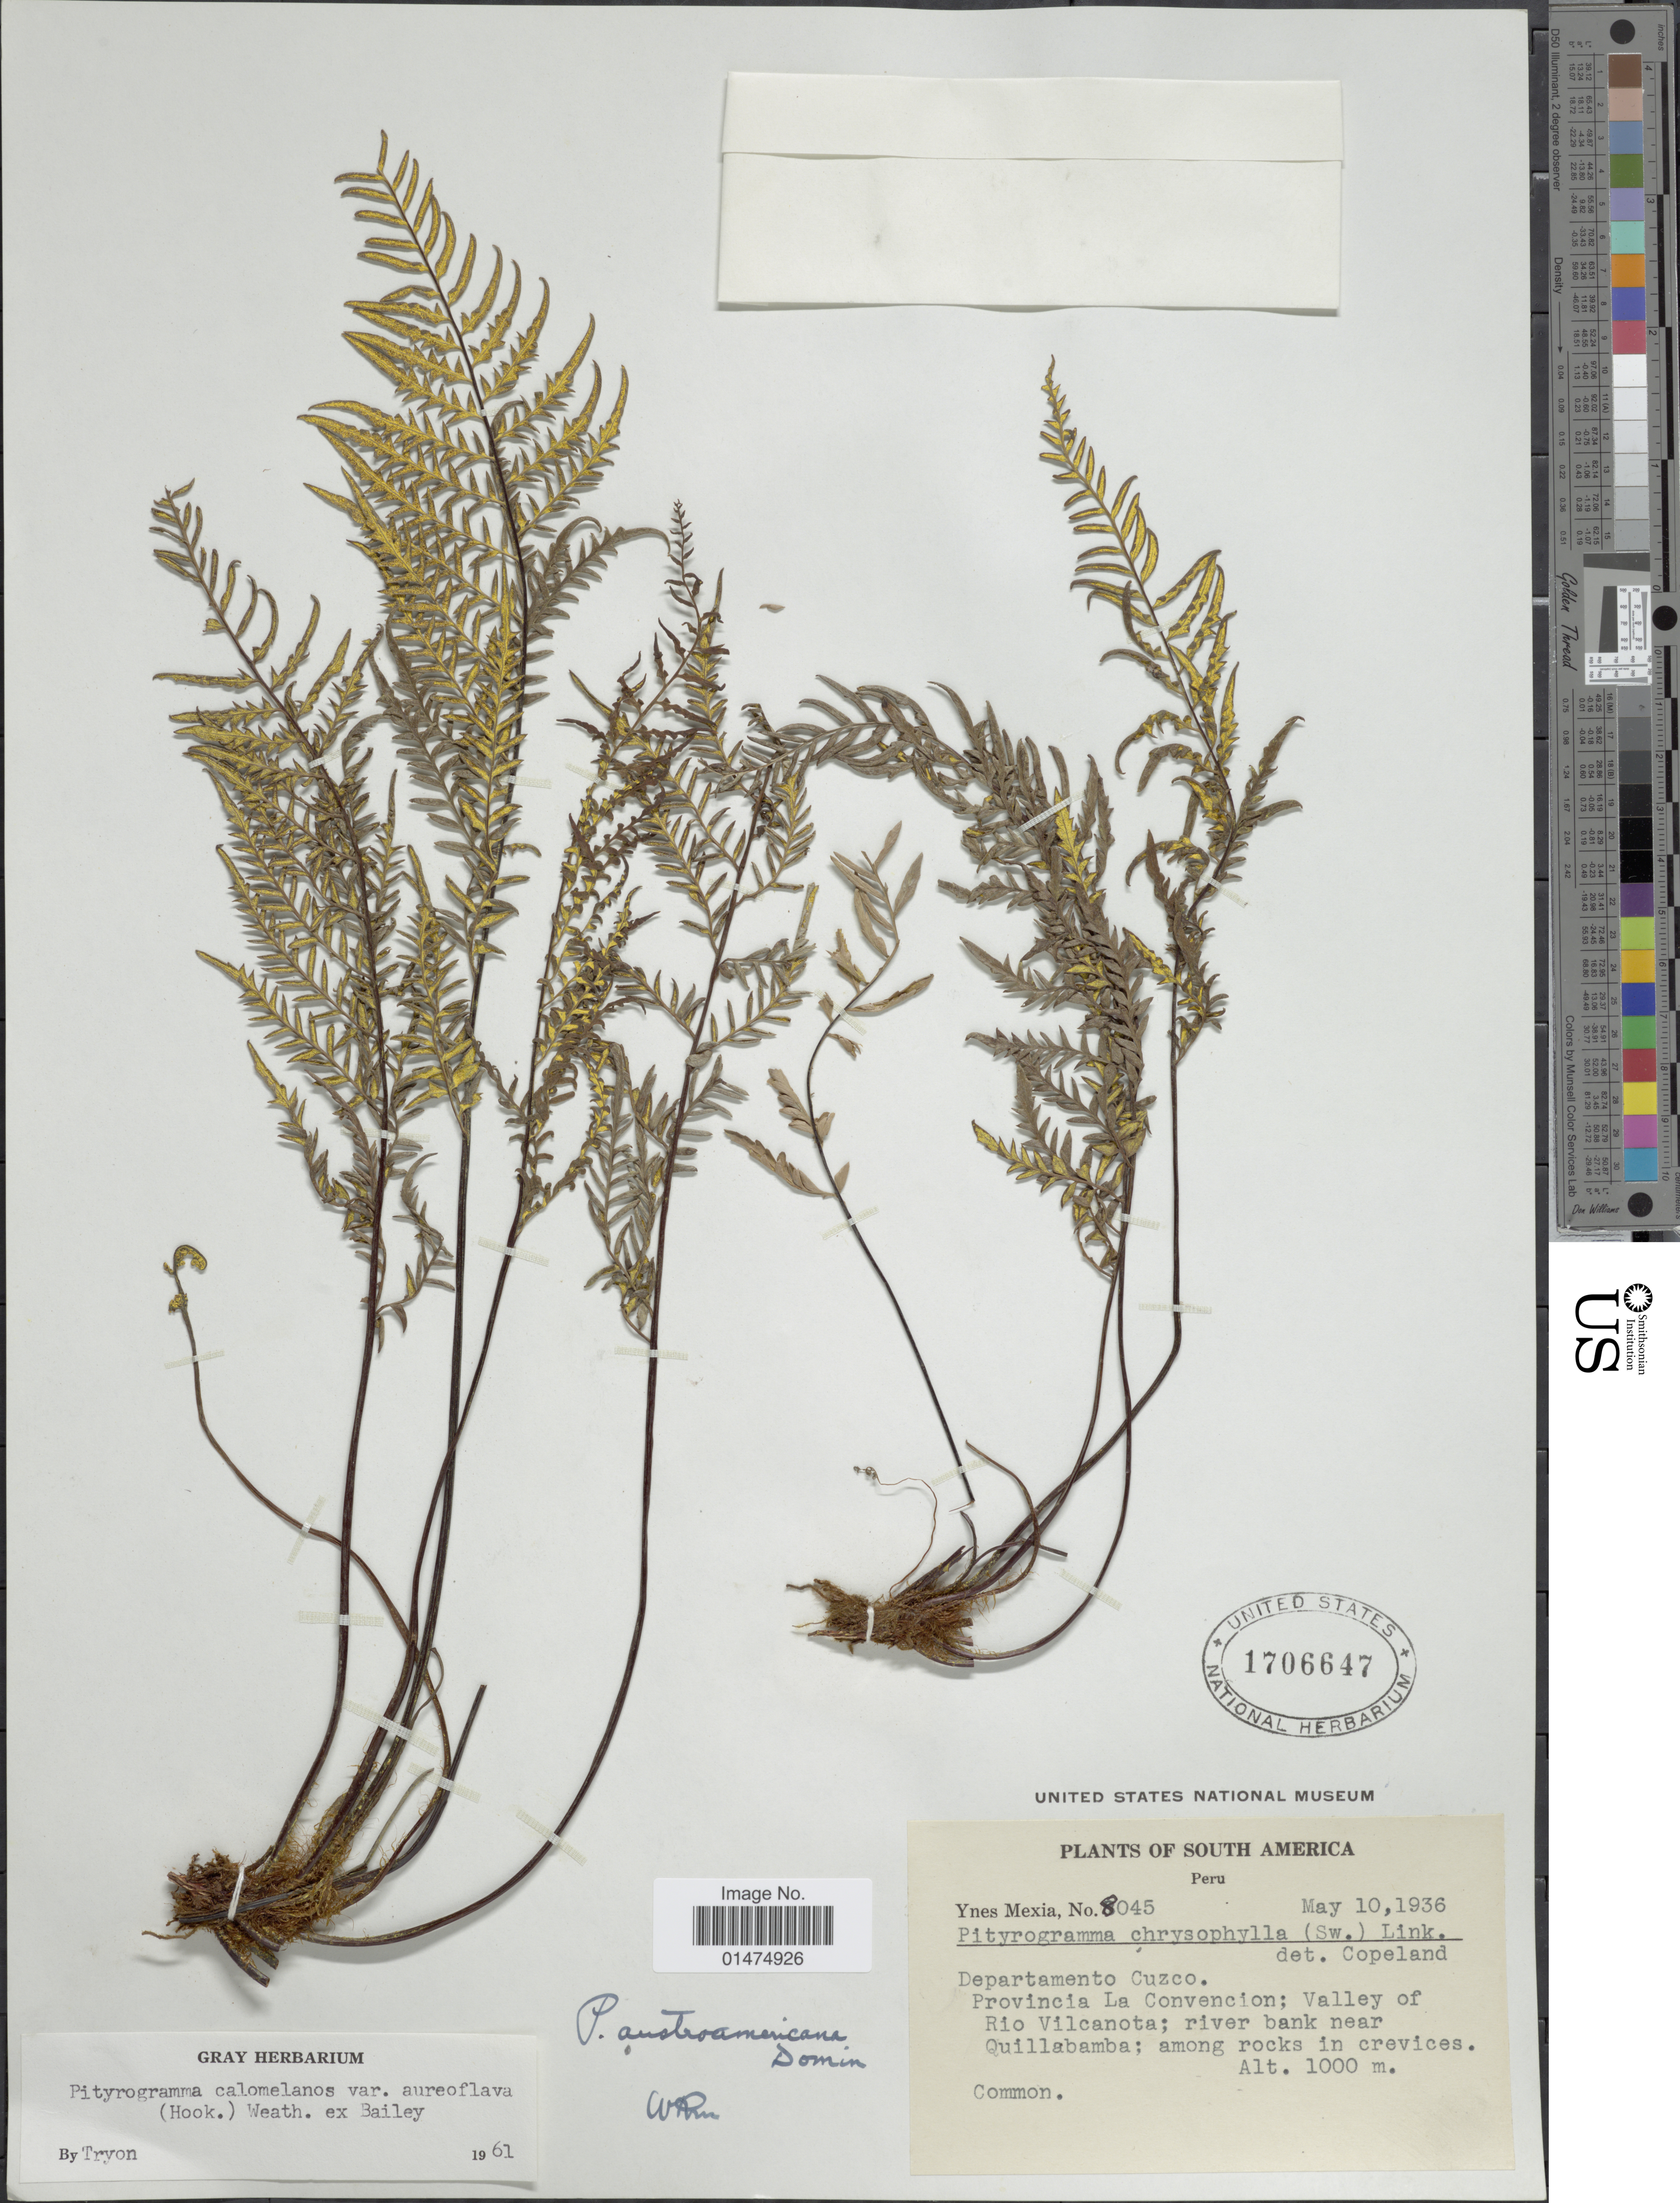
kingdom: Plantae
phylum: Tracheophyta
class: Polypodiopsida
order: Polypodiales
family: Pteridaceae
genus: Pityrogramma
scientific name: Pityrogramma calomelanos var. aureoflava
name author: (Hook.) Weath. ex L.H. Bailey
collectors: Y. Mexia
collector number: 8045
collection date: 1936-05-10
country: Peru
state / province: Cusco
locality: South America. Departamento Cuzco, Provincia La Convencion, valley of Rio Vilcanota.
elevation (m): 1000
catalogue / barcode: US 1706647